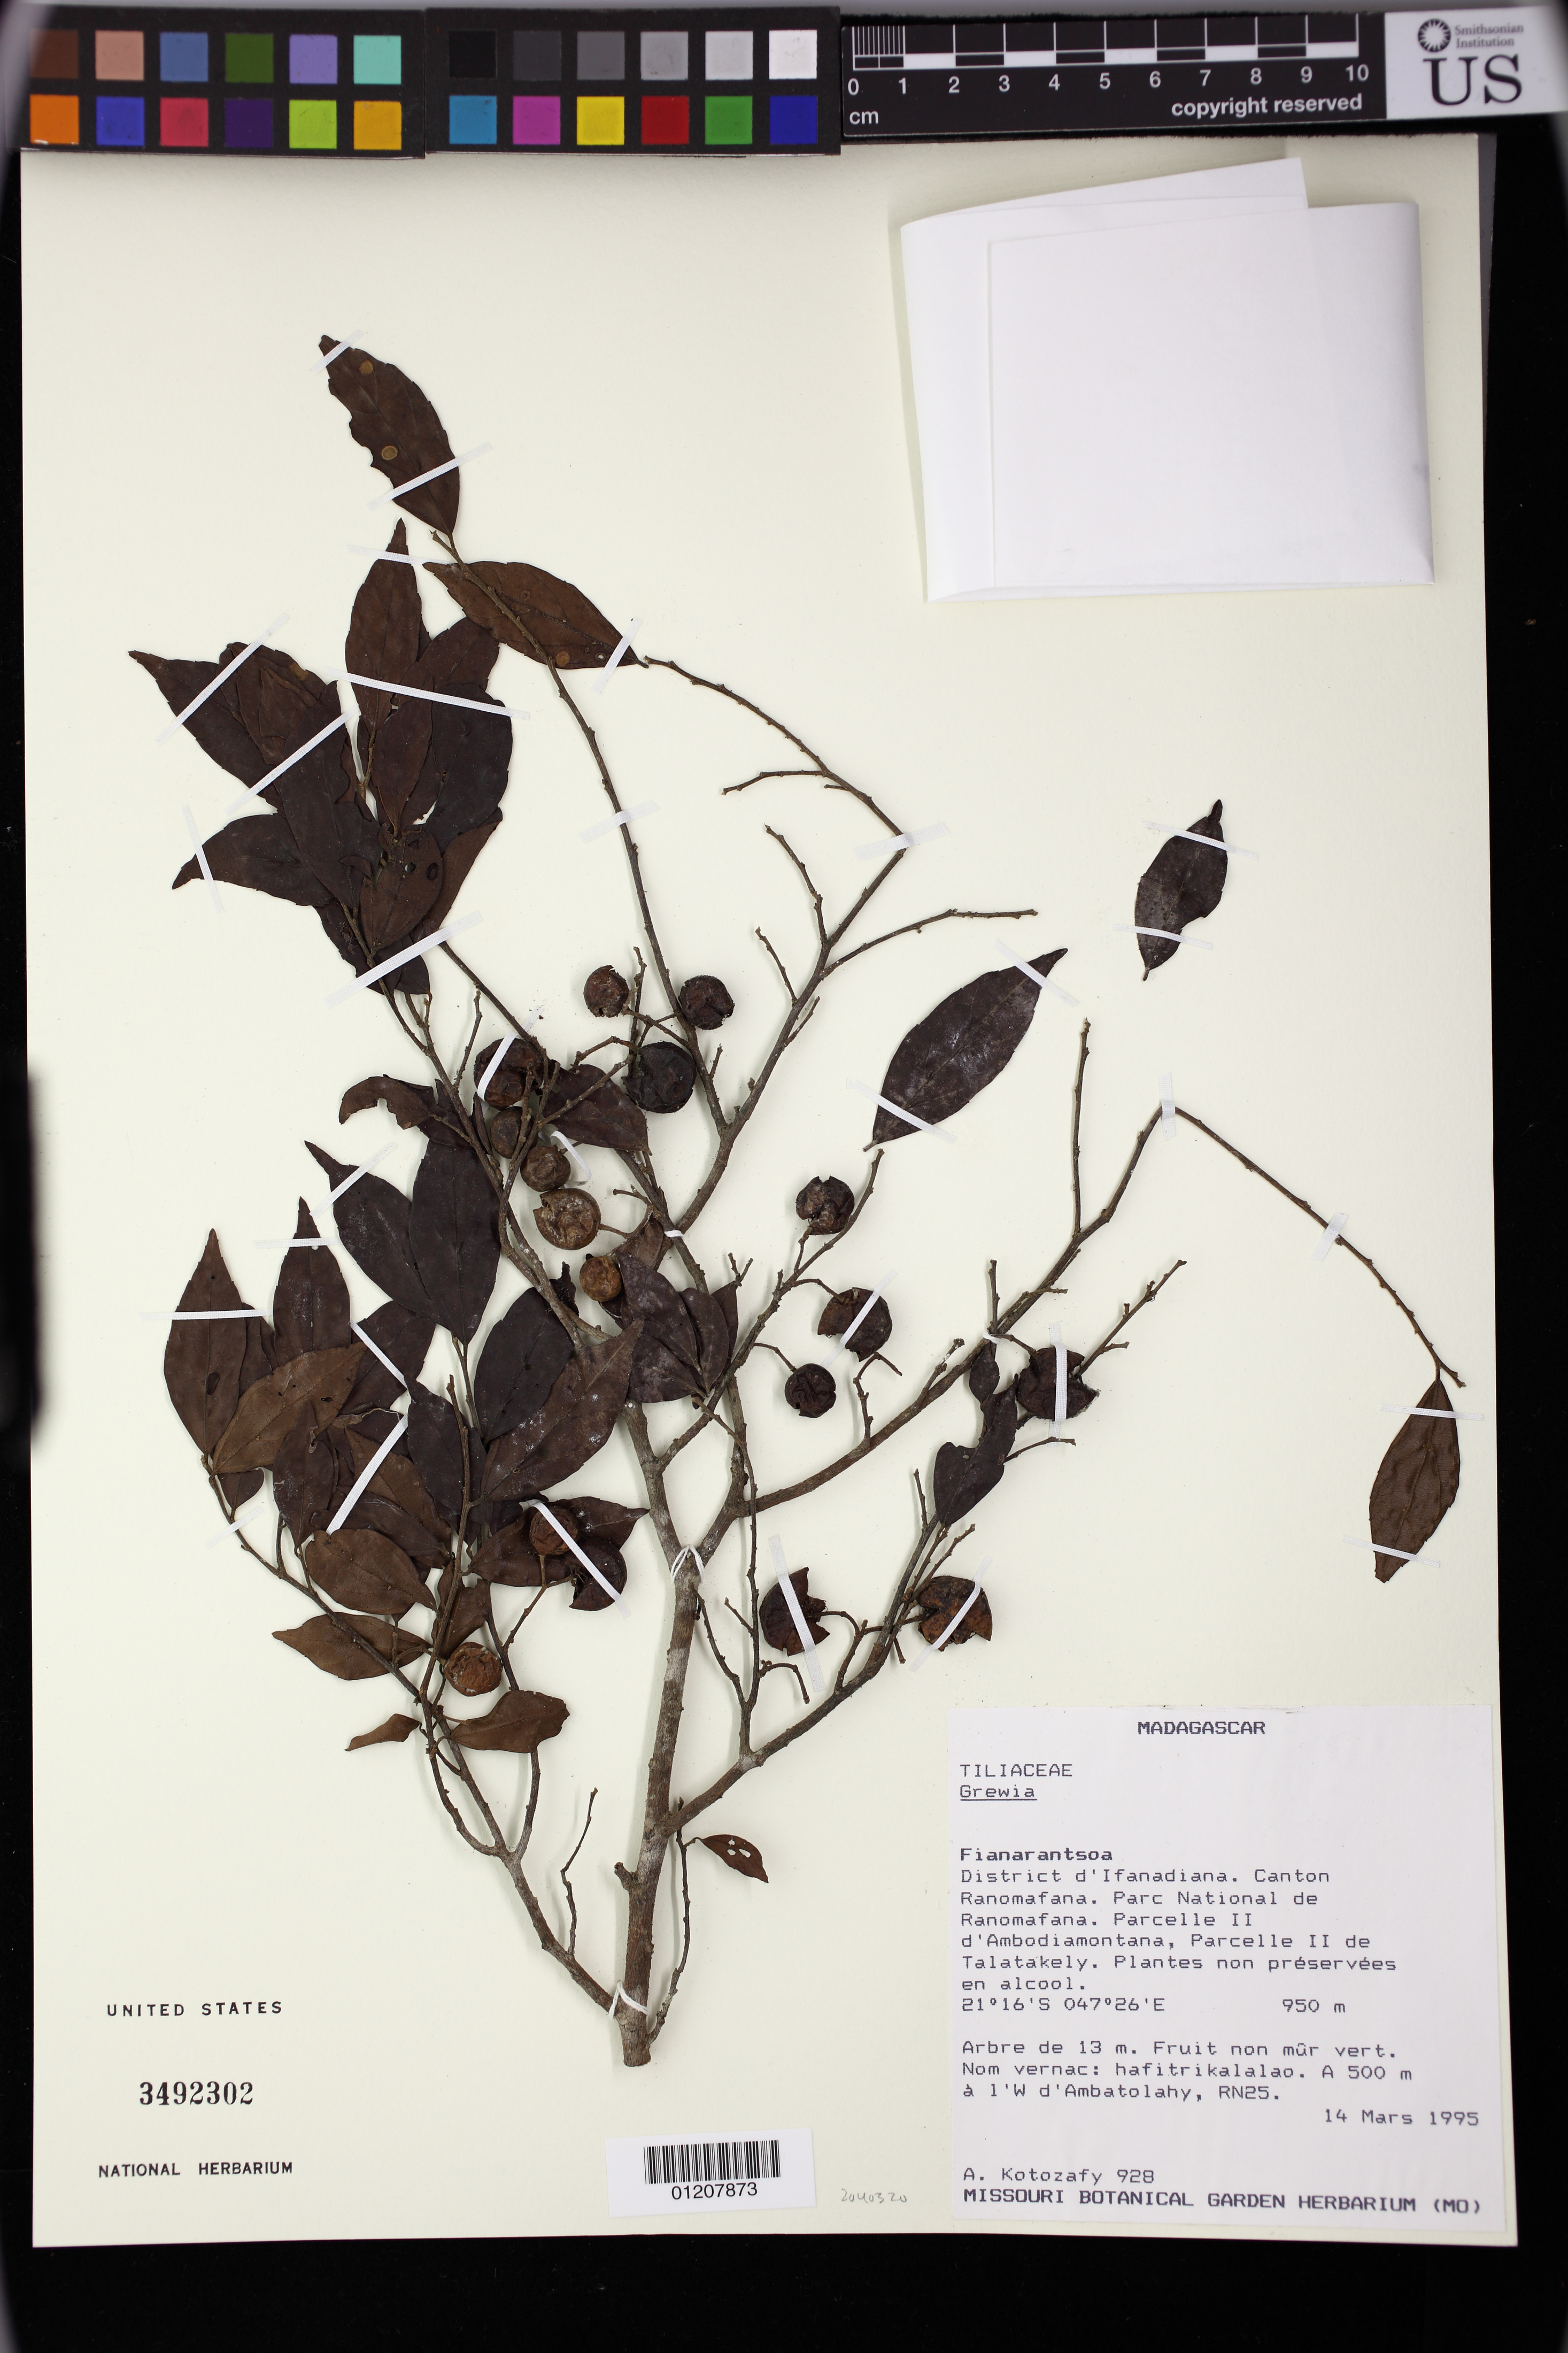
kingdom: Plantae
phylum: Tracheophyta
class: Magnoliopsida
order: Malvales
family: Malvaceae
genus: Grewia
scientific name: Grewia brideliifolia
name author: Baill.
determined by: Jourdain-Fievet, L.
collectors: A. Kotozafy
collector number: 928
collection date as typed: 14 Mar 1995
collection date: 1995-03-14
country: Madagascar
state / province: Vatovavy Fitovinany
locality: Fianarantsoa. District d'Ifanadiana. Canton Ranomafana. Parc National de Ranomafana. Parcelle II d'Ambodiamontana, Parcelle II de Talatekely.. A 500 m l'W d'Ambatolahy, RN25.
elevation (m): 950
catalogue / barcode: US 3492302